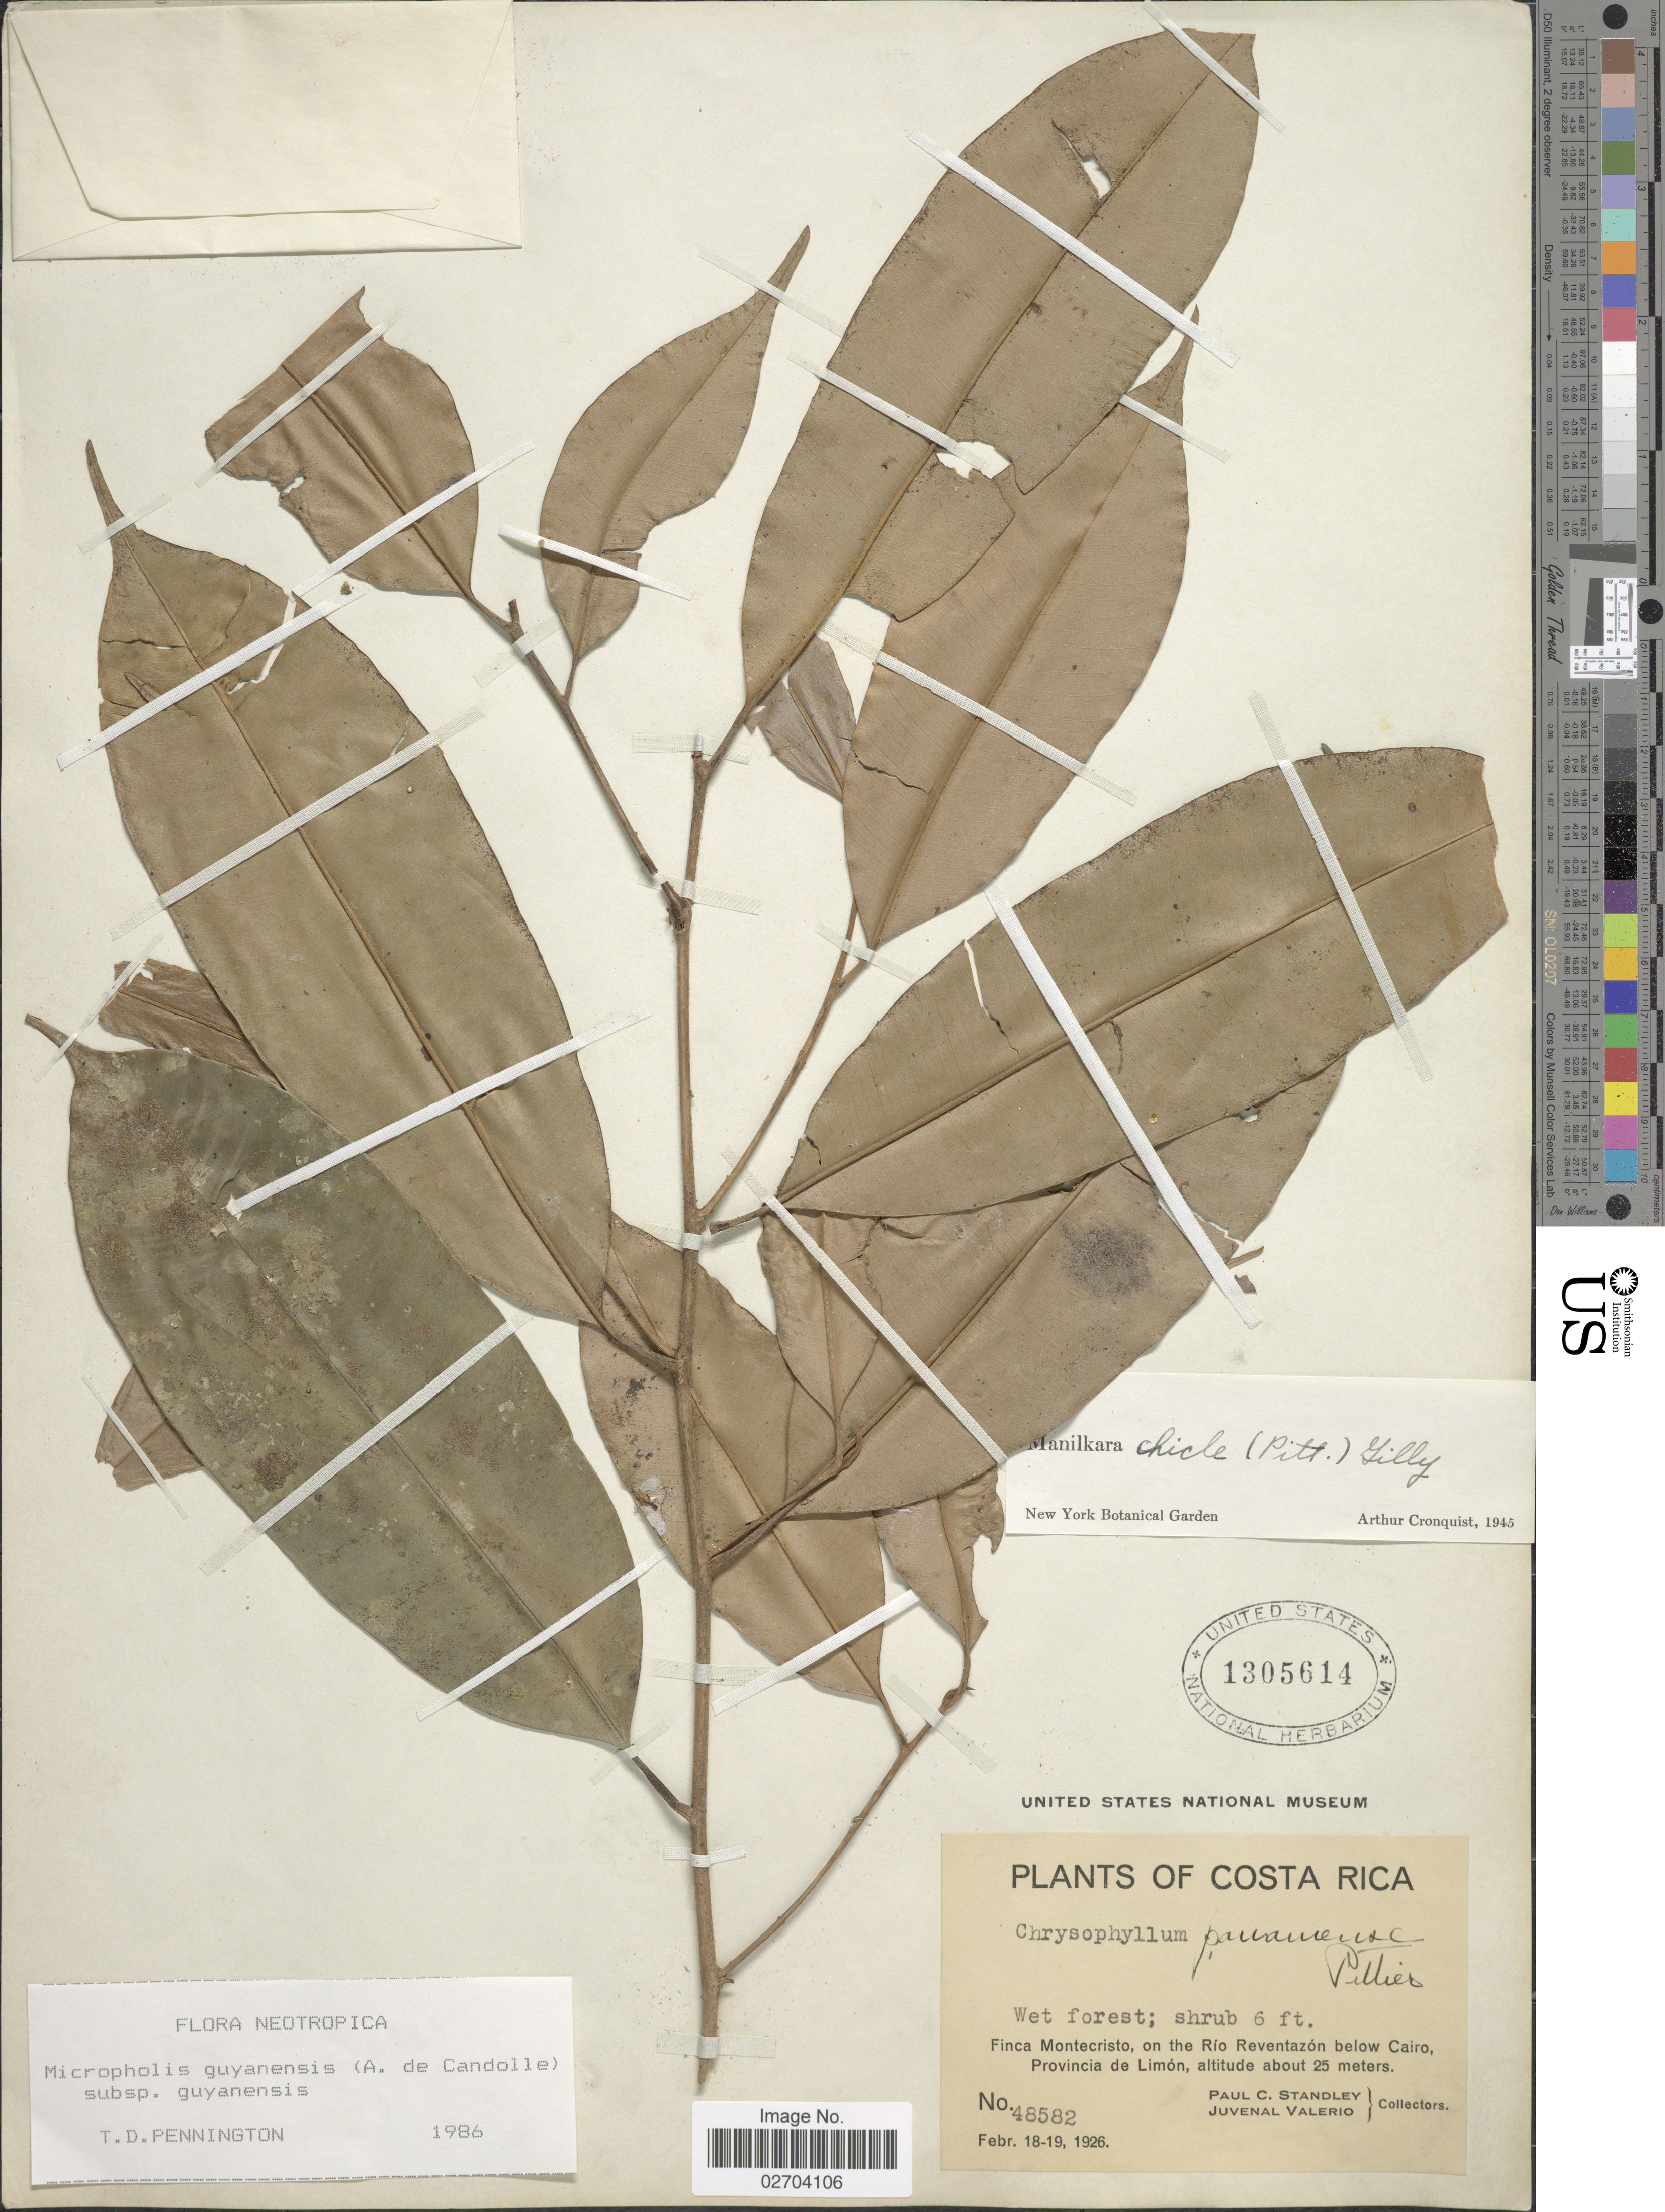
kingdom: Plantae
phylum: Tracheophyta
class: Magnoliopsida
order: Ericales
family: Sapotaceae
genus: Micropholis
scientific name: Micropholis guyanensis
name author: A. DC.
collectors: P. C. Standley & J. Valerio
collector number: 48582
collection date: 1926-02-18/1926-02-19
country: Costa Rica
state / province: Limón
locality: Finca Montecristo, on the Rio Reventazon below Cairo, Provincia de Limon.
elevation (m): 25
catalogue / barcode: US 1305614